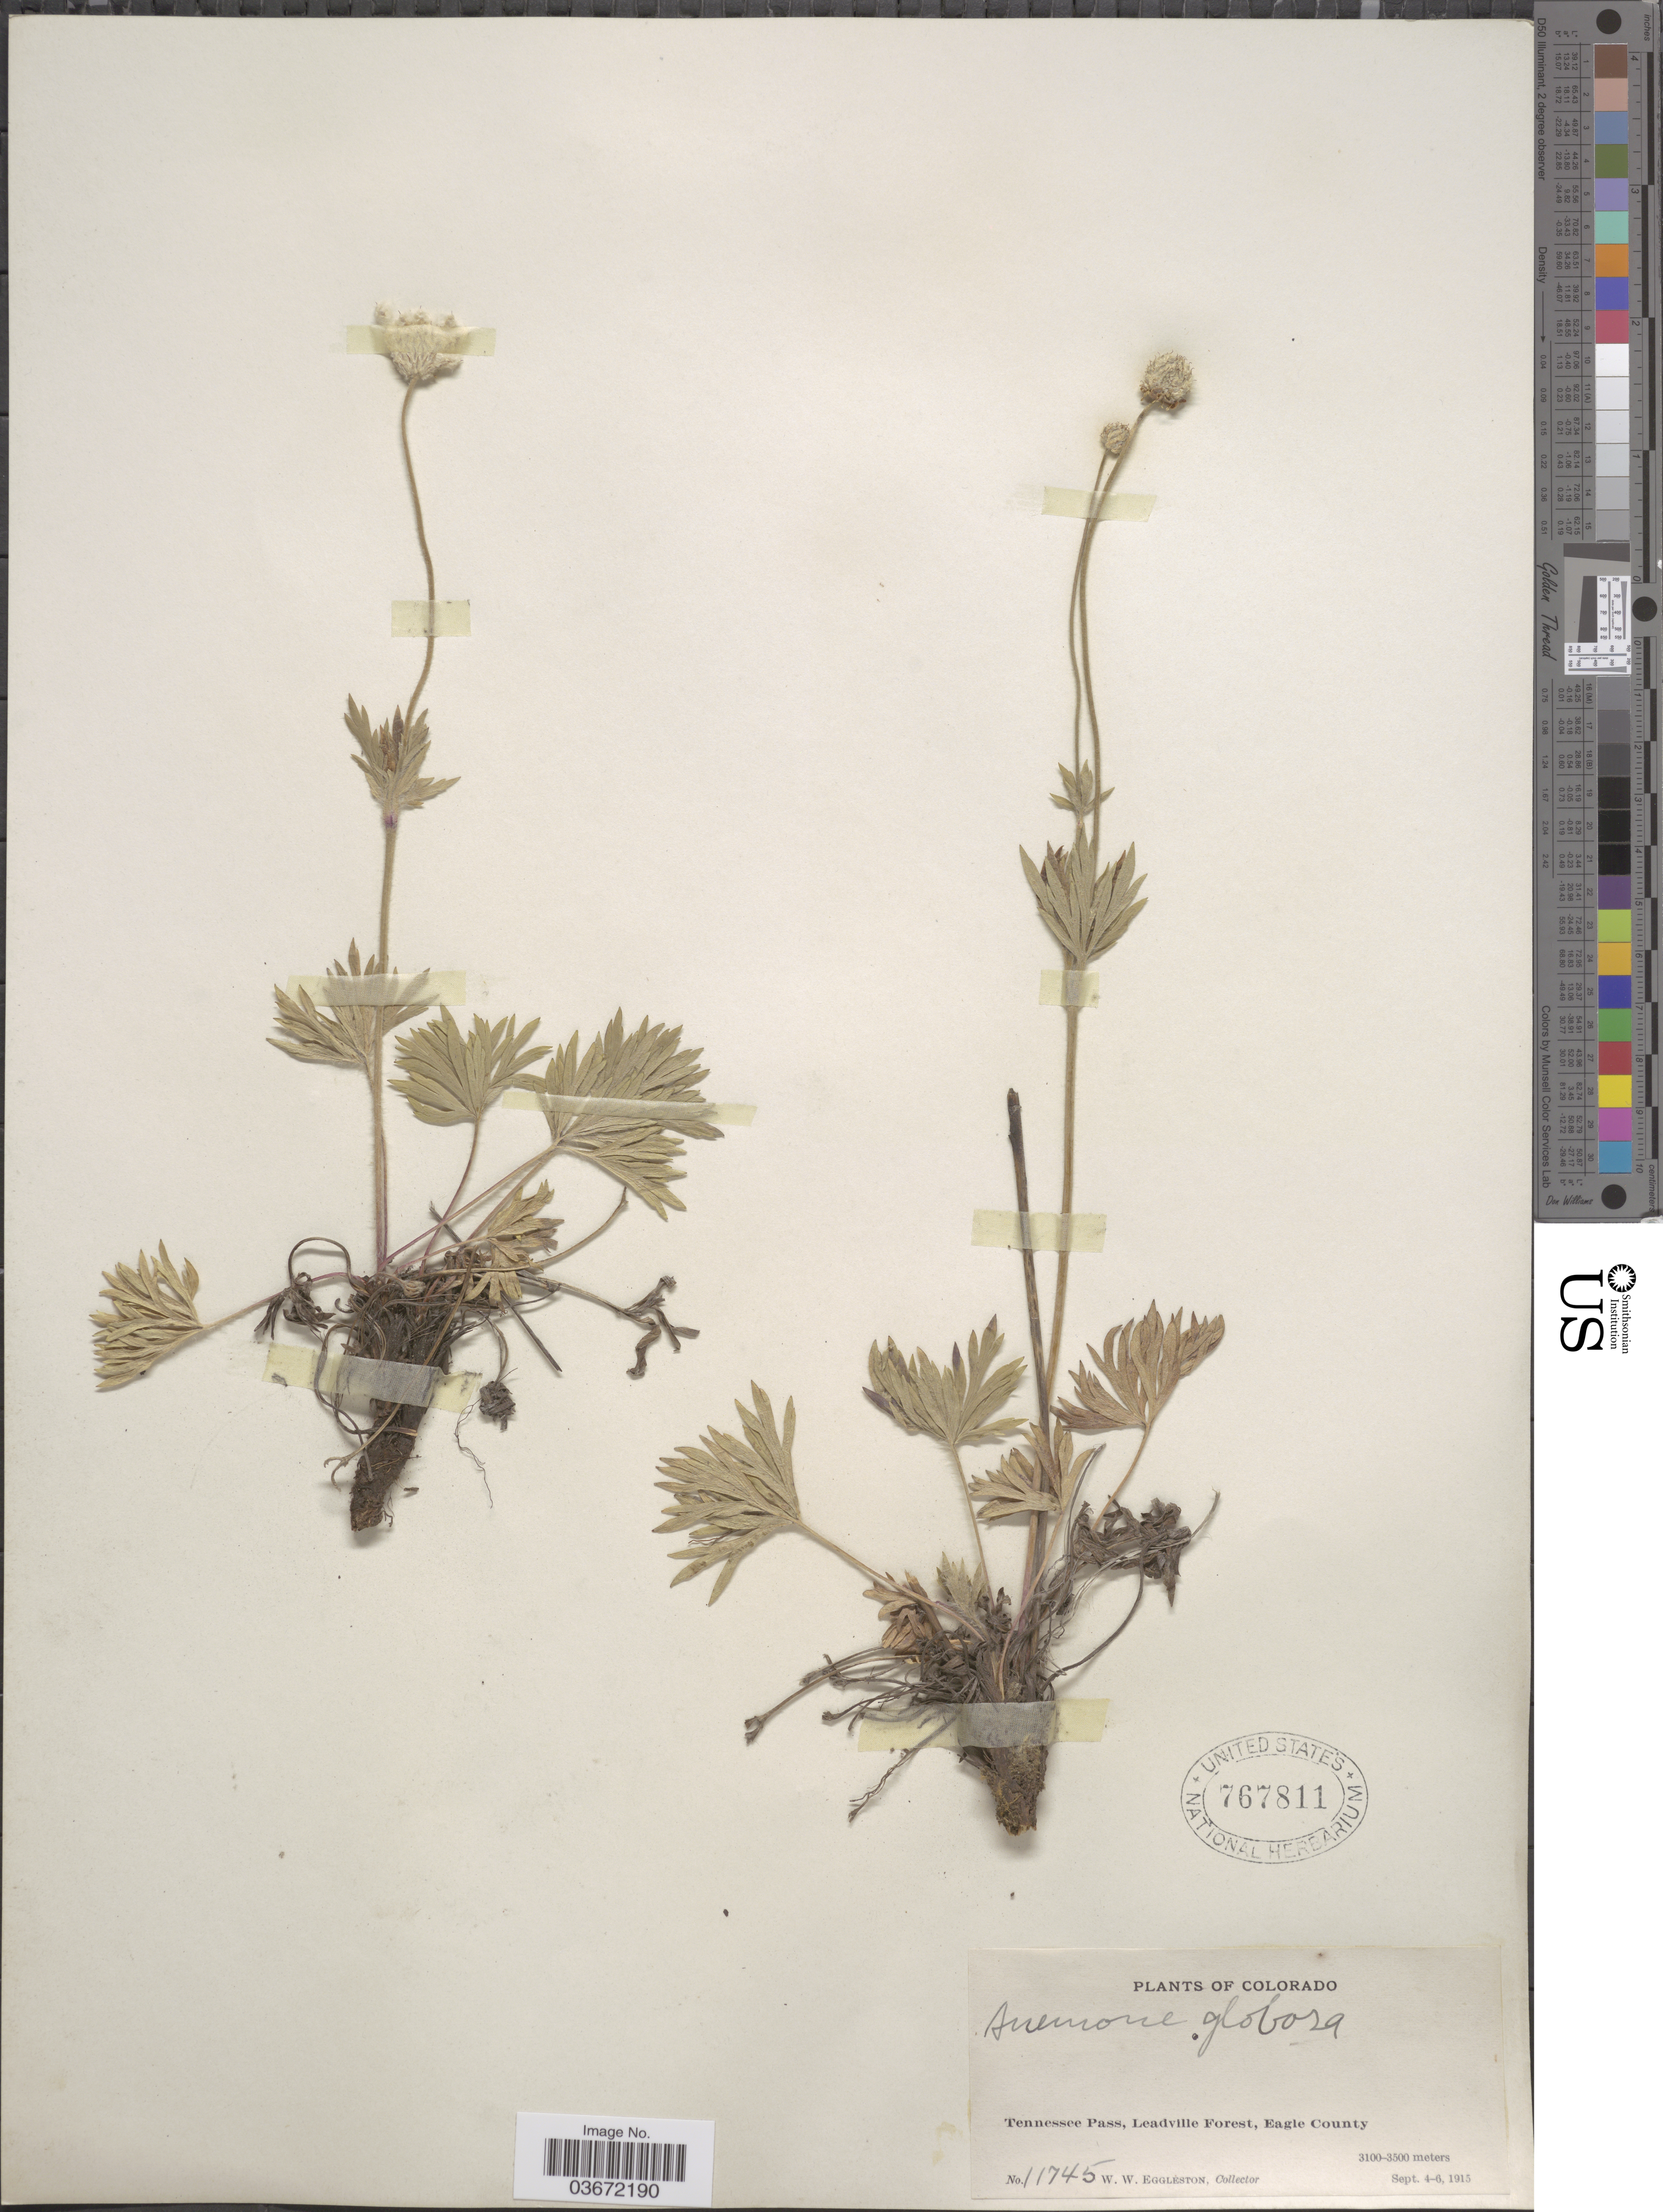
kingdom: Plantae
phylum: Tracheophyta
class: Magnoliopsida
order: Ranunculales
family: Ranunculaceae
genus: Anemone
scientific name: Anemone globosa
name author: (Torr. & A. Gray) Nutt. ex A. Heller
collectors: W. W. Eggleston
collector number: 11745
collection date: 1915-09-04/1915-09-06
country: United States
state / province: Colorado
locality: Tennessee Pass, Leadville Forest, Eagle County.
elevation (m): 3100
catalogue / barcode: US 767811